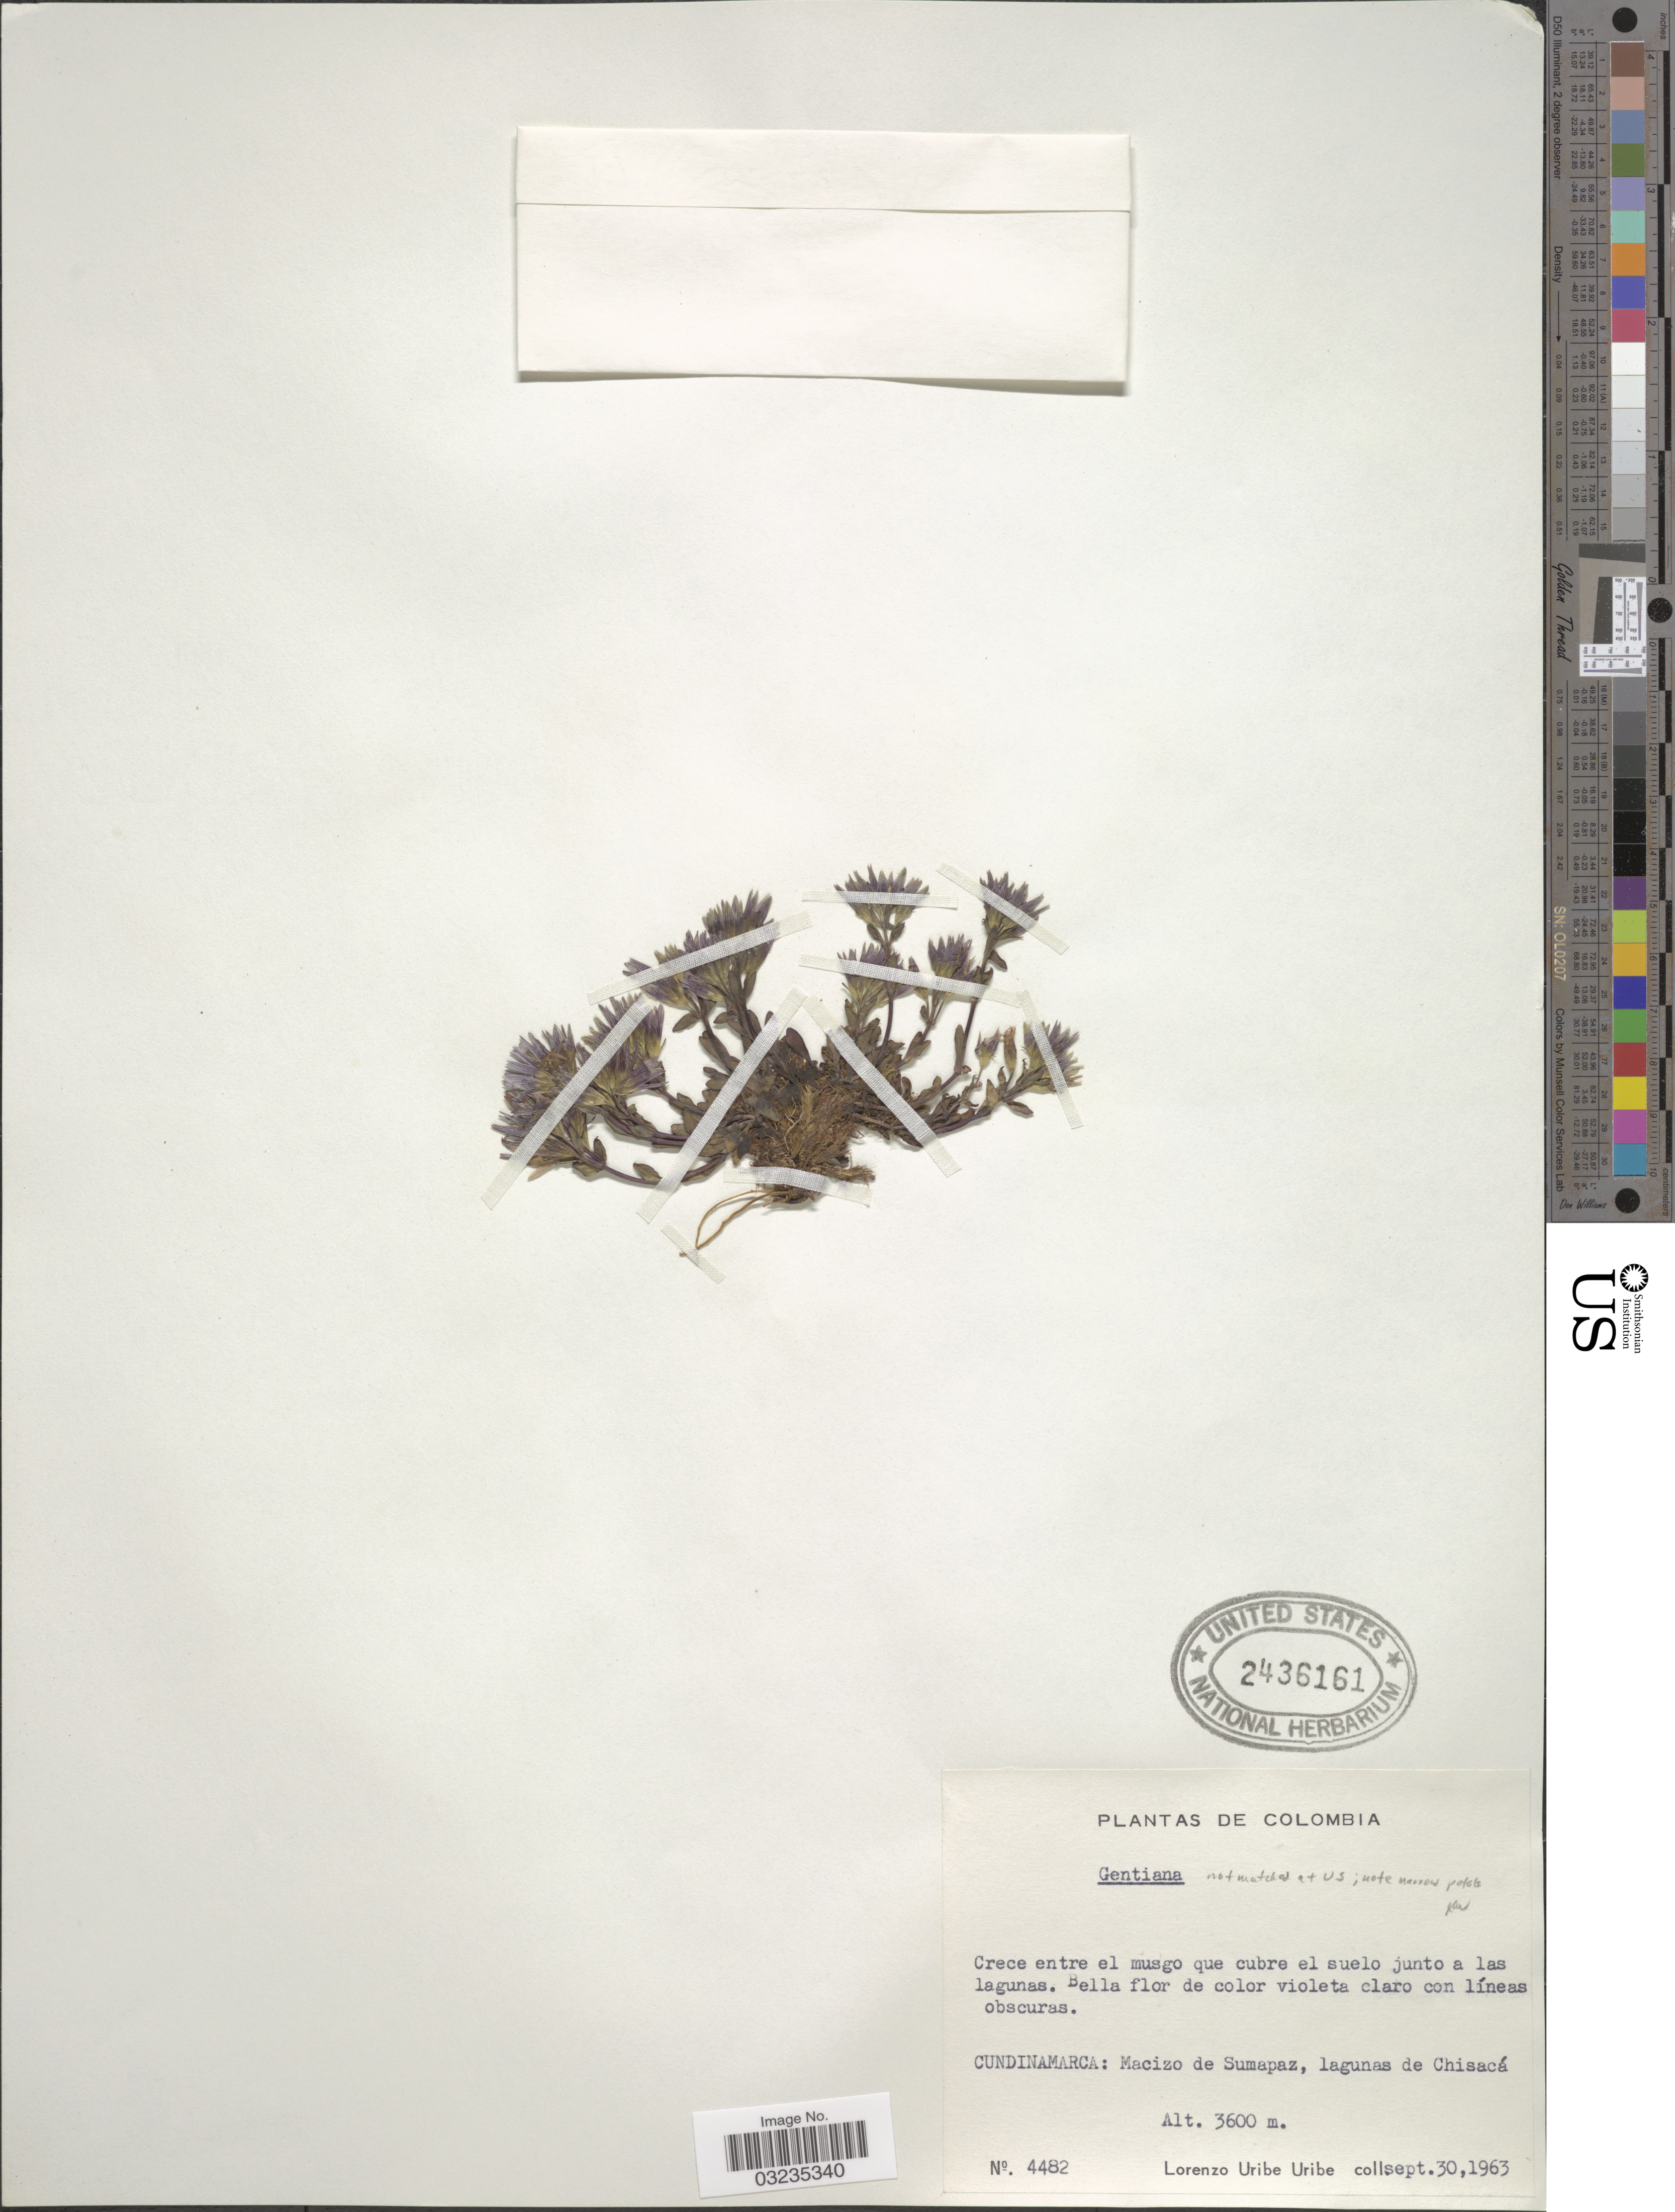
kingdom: Plantae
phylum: Tracheophyta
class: Magnoliopsida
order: Gentianales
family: Gentianaceae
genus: Gentiana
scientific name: Gentiana sp.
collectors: L. Uribe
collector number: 4482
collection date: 1963-09-30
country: Colombia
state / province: Cundinamarca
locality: Macizo de Sumapaz, lagunas de Chisacá.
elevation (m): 3600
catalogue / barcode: US 2436161